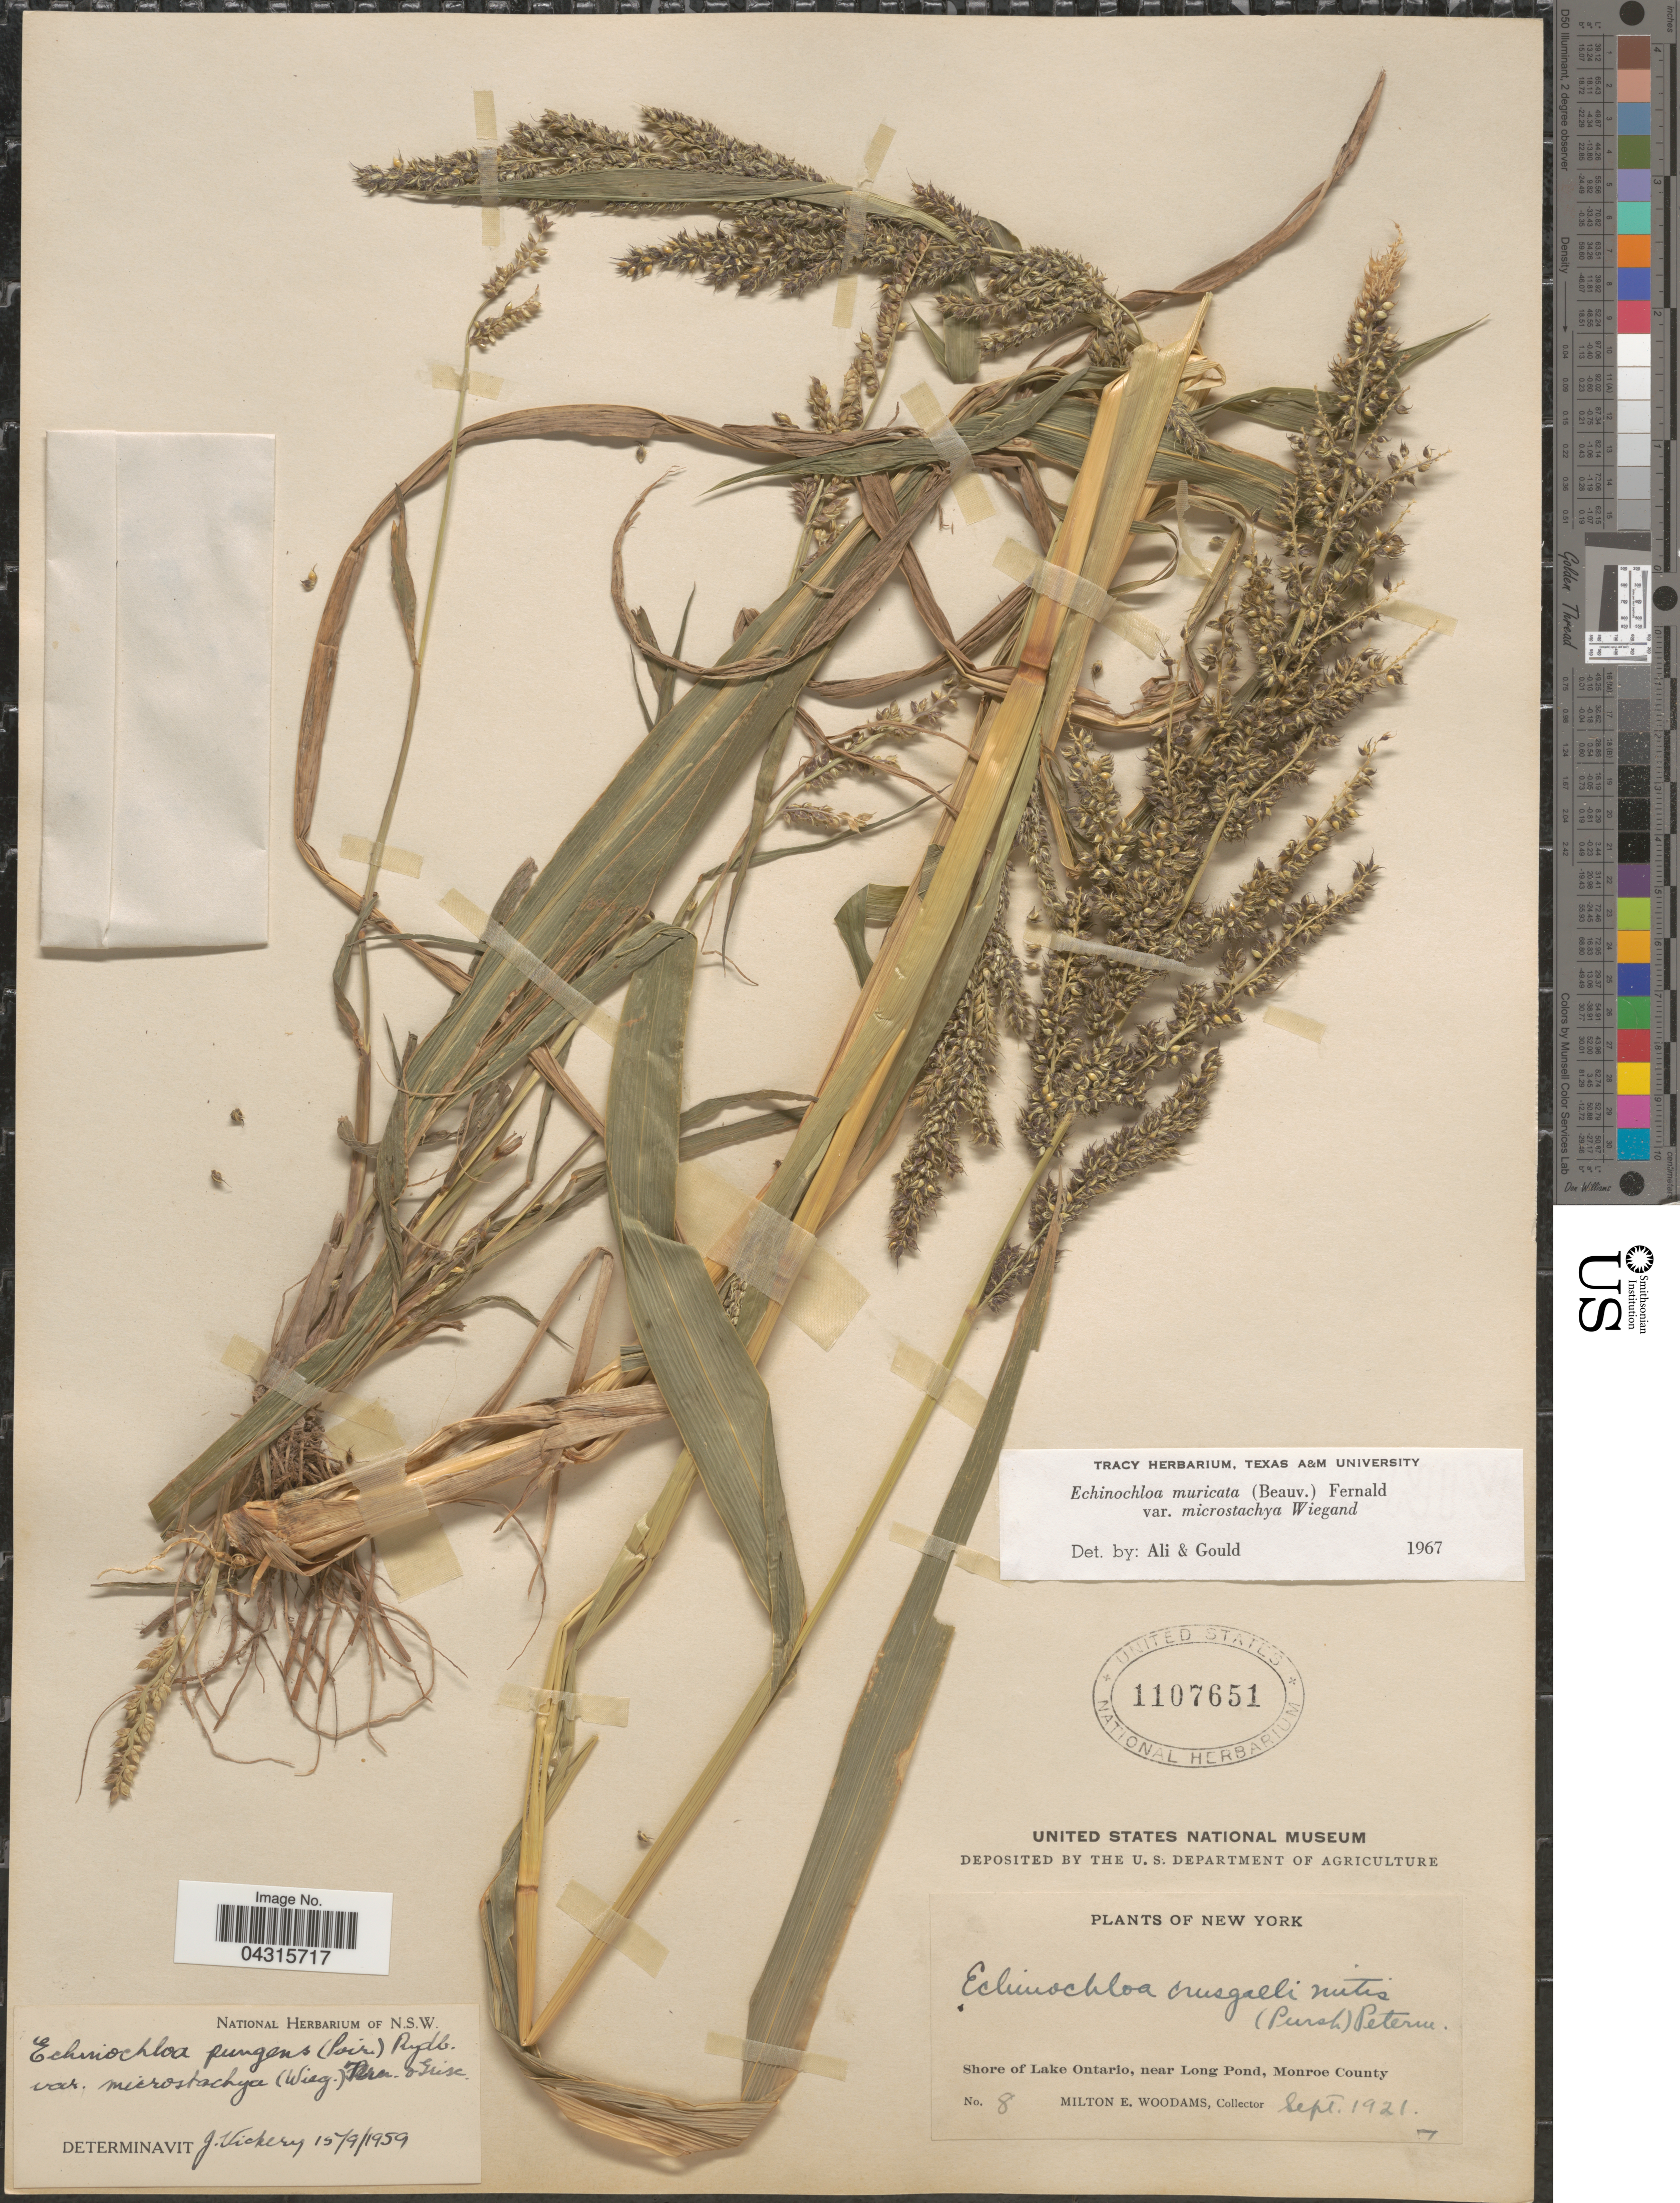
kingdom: Plantae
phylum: Tracheophyta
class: Liliopsida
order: Poales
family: Poaceae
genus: Echinochloa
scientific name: Echinochloa muricata var. microstachya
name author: Wiegand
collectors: M. Woodams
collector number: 8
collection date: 1921-09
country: United States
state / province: New York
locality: Shore of Lake Ontario, near Long Pond, Monroe County.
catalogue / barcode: US 1107651